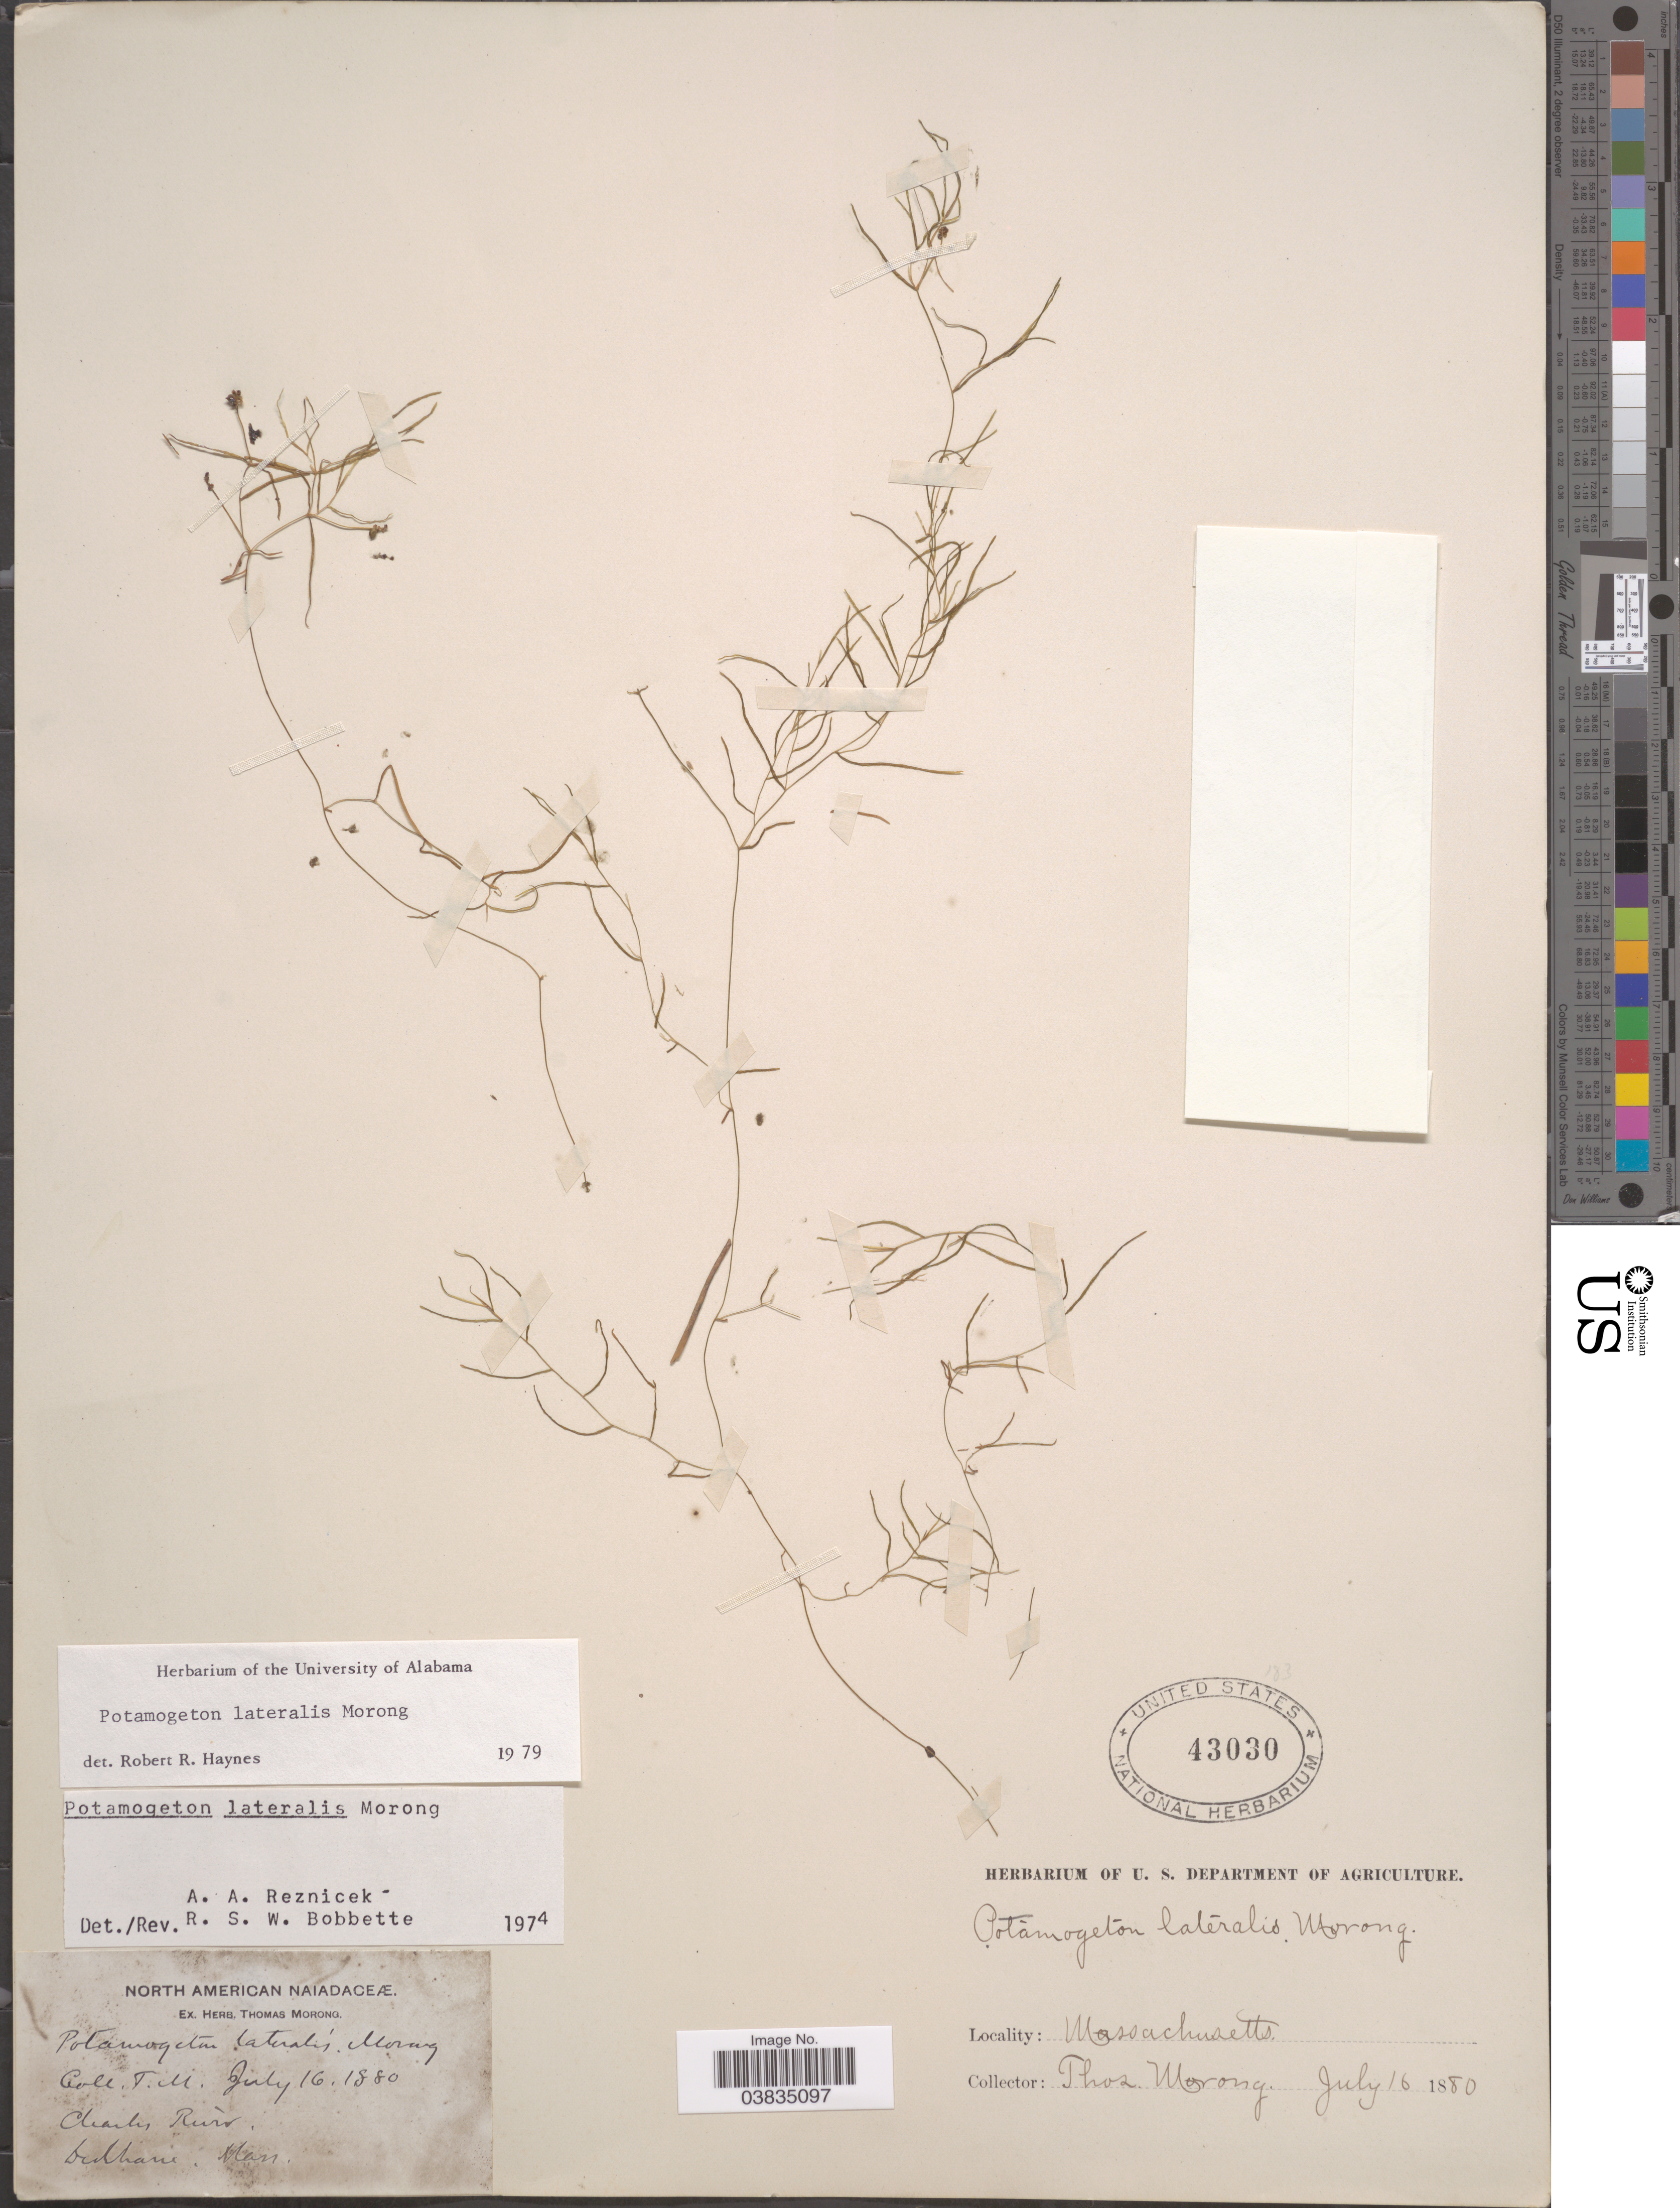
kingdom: Plantae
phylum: Tracheophyta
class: Liliopsida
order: Alismatales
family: Potamogetonaceae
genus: Potamogeton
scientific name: Potamogeton latifolius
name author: Sloboda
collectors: ex herb. T. Morong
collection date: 1880-07-16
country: United States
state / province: Massachusetts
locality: Charles River. Dedham.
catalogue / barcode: US 43030